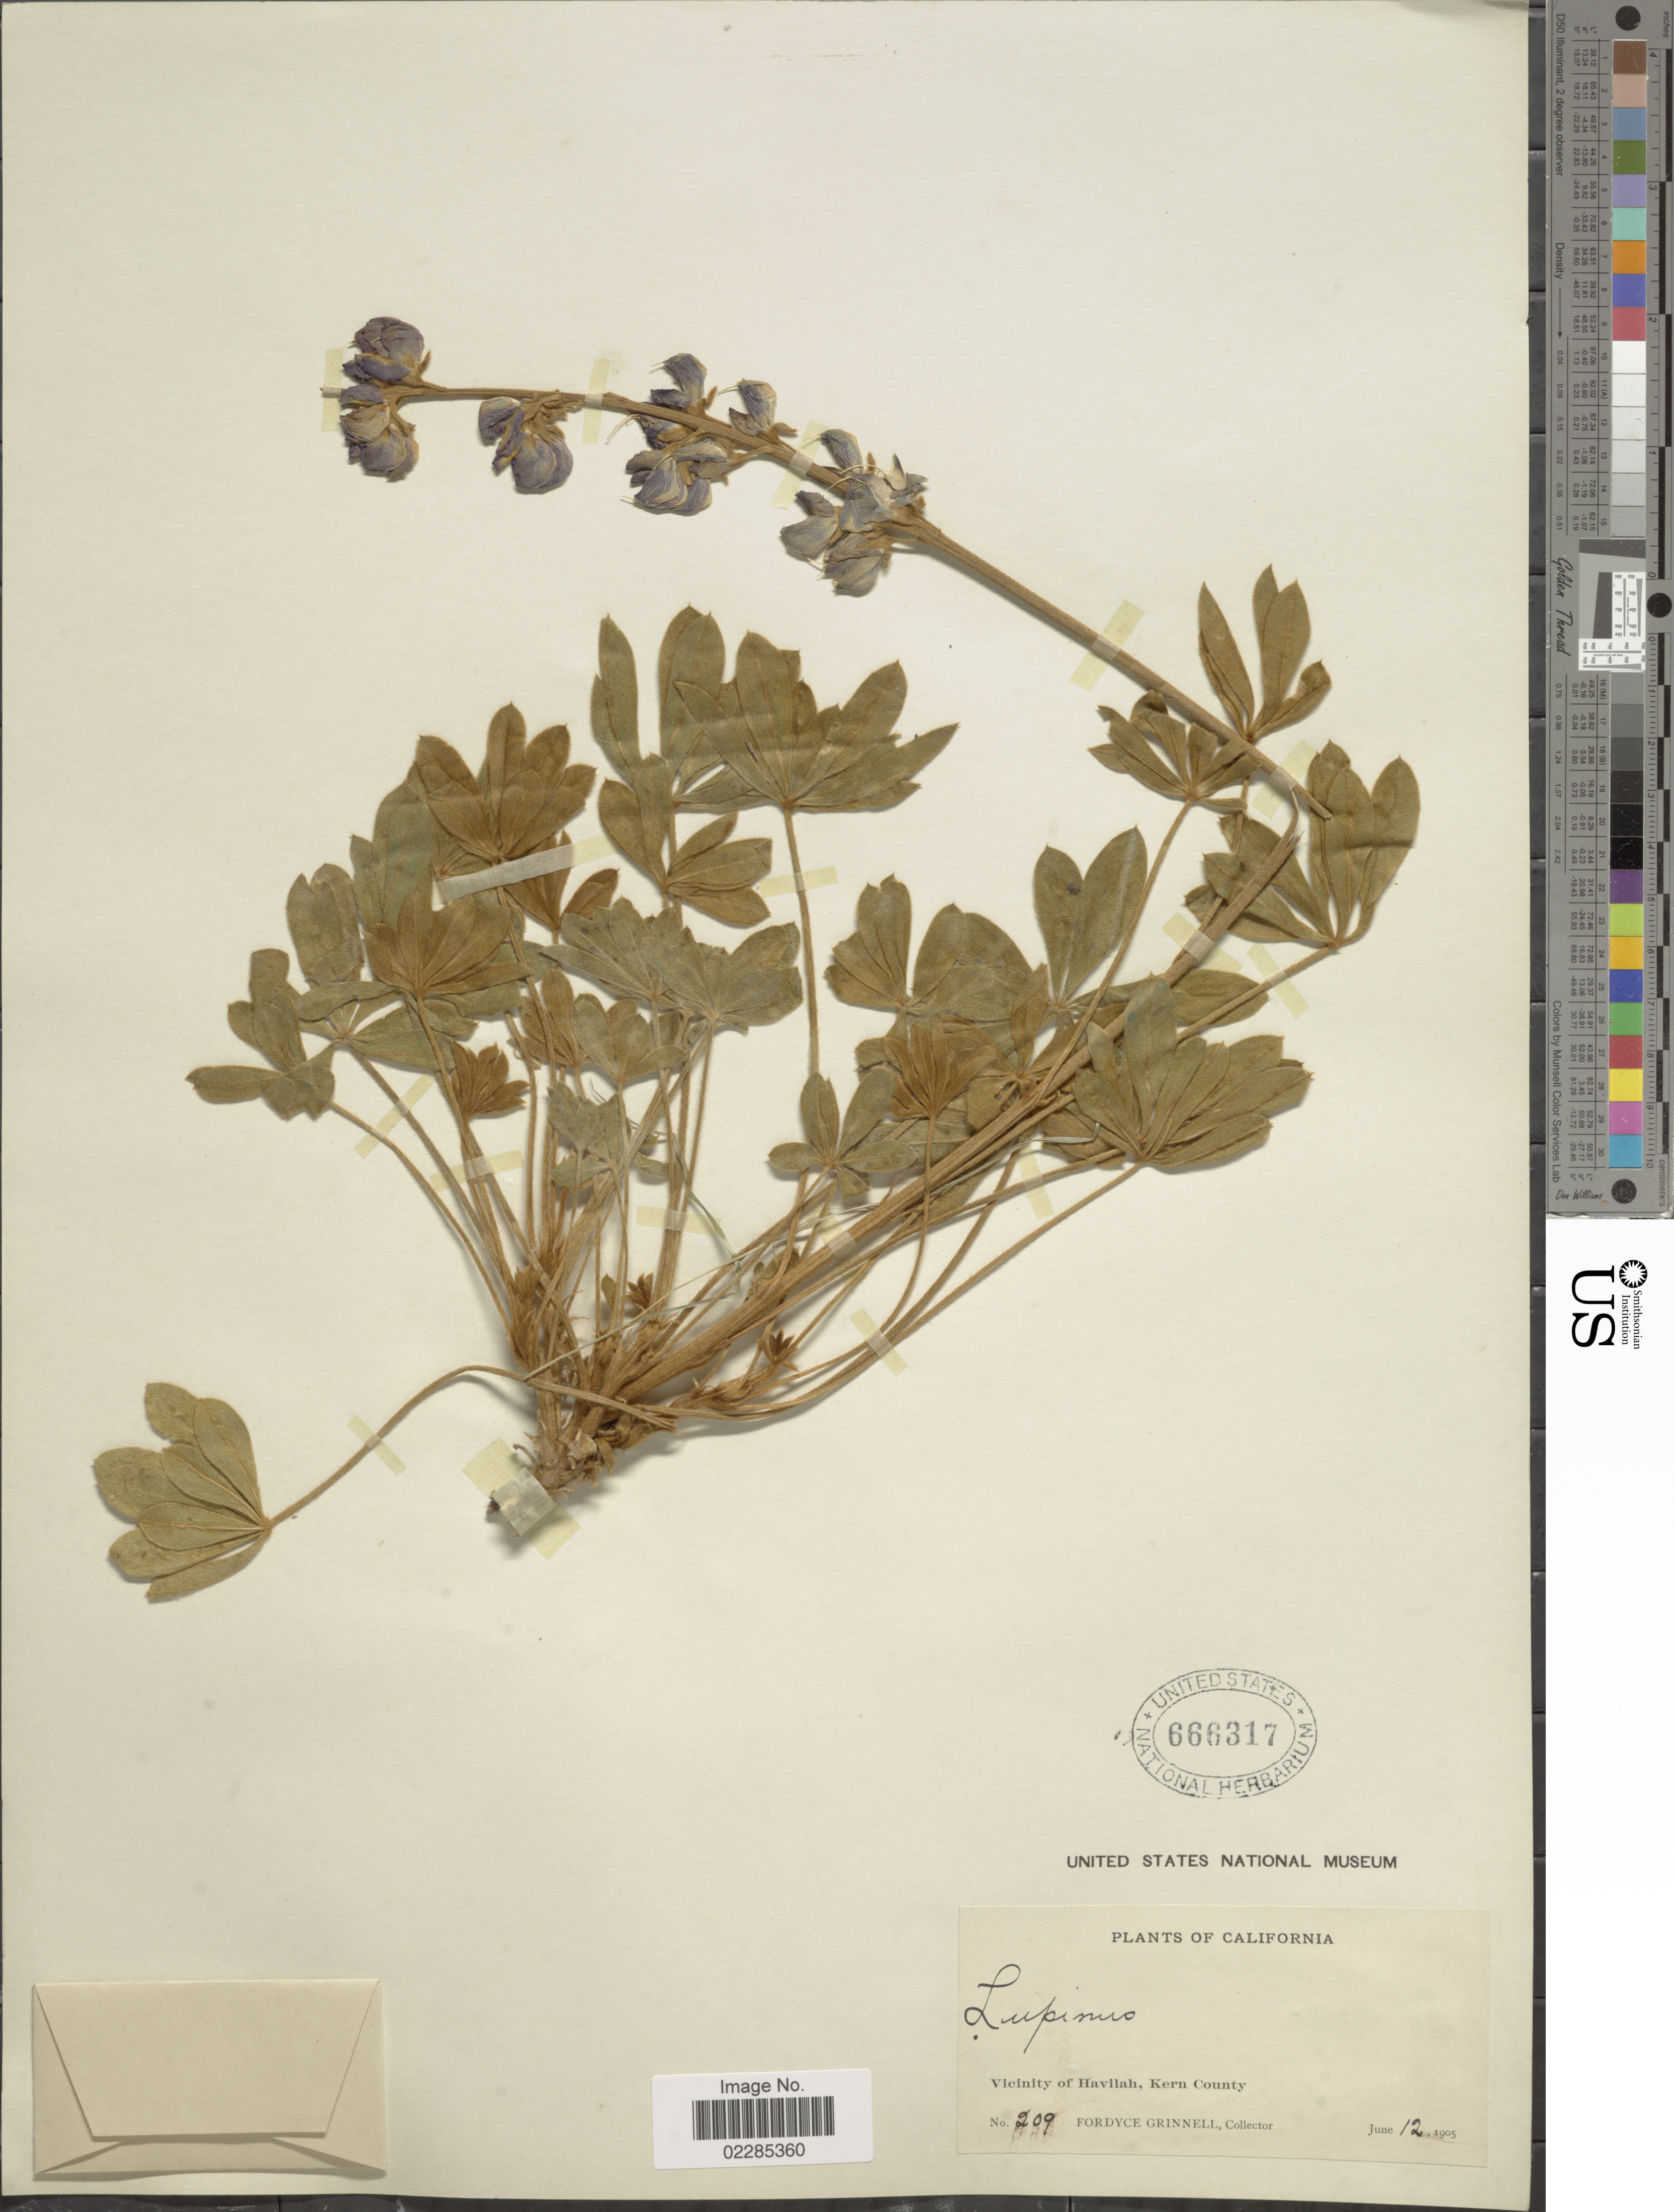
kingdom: Plantae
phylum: Tracheophyta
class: Magnoliopsida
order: Fabales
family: Fabaceae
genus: Lupinus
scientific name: Lupinus grayi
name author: S. Watson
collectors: F. Grinnell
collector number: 209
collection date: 1905-06-12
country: United States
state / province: California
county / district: Kern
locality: Vicinity of Havilah, Kern County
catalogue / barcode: US 666317